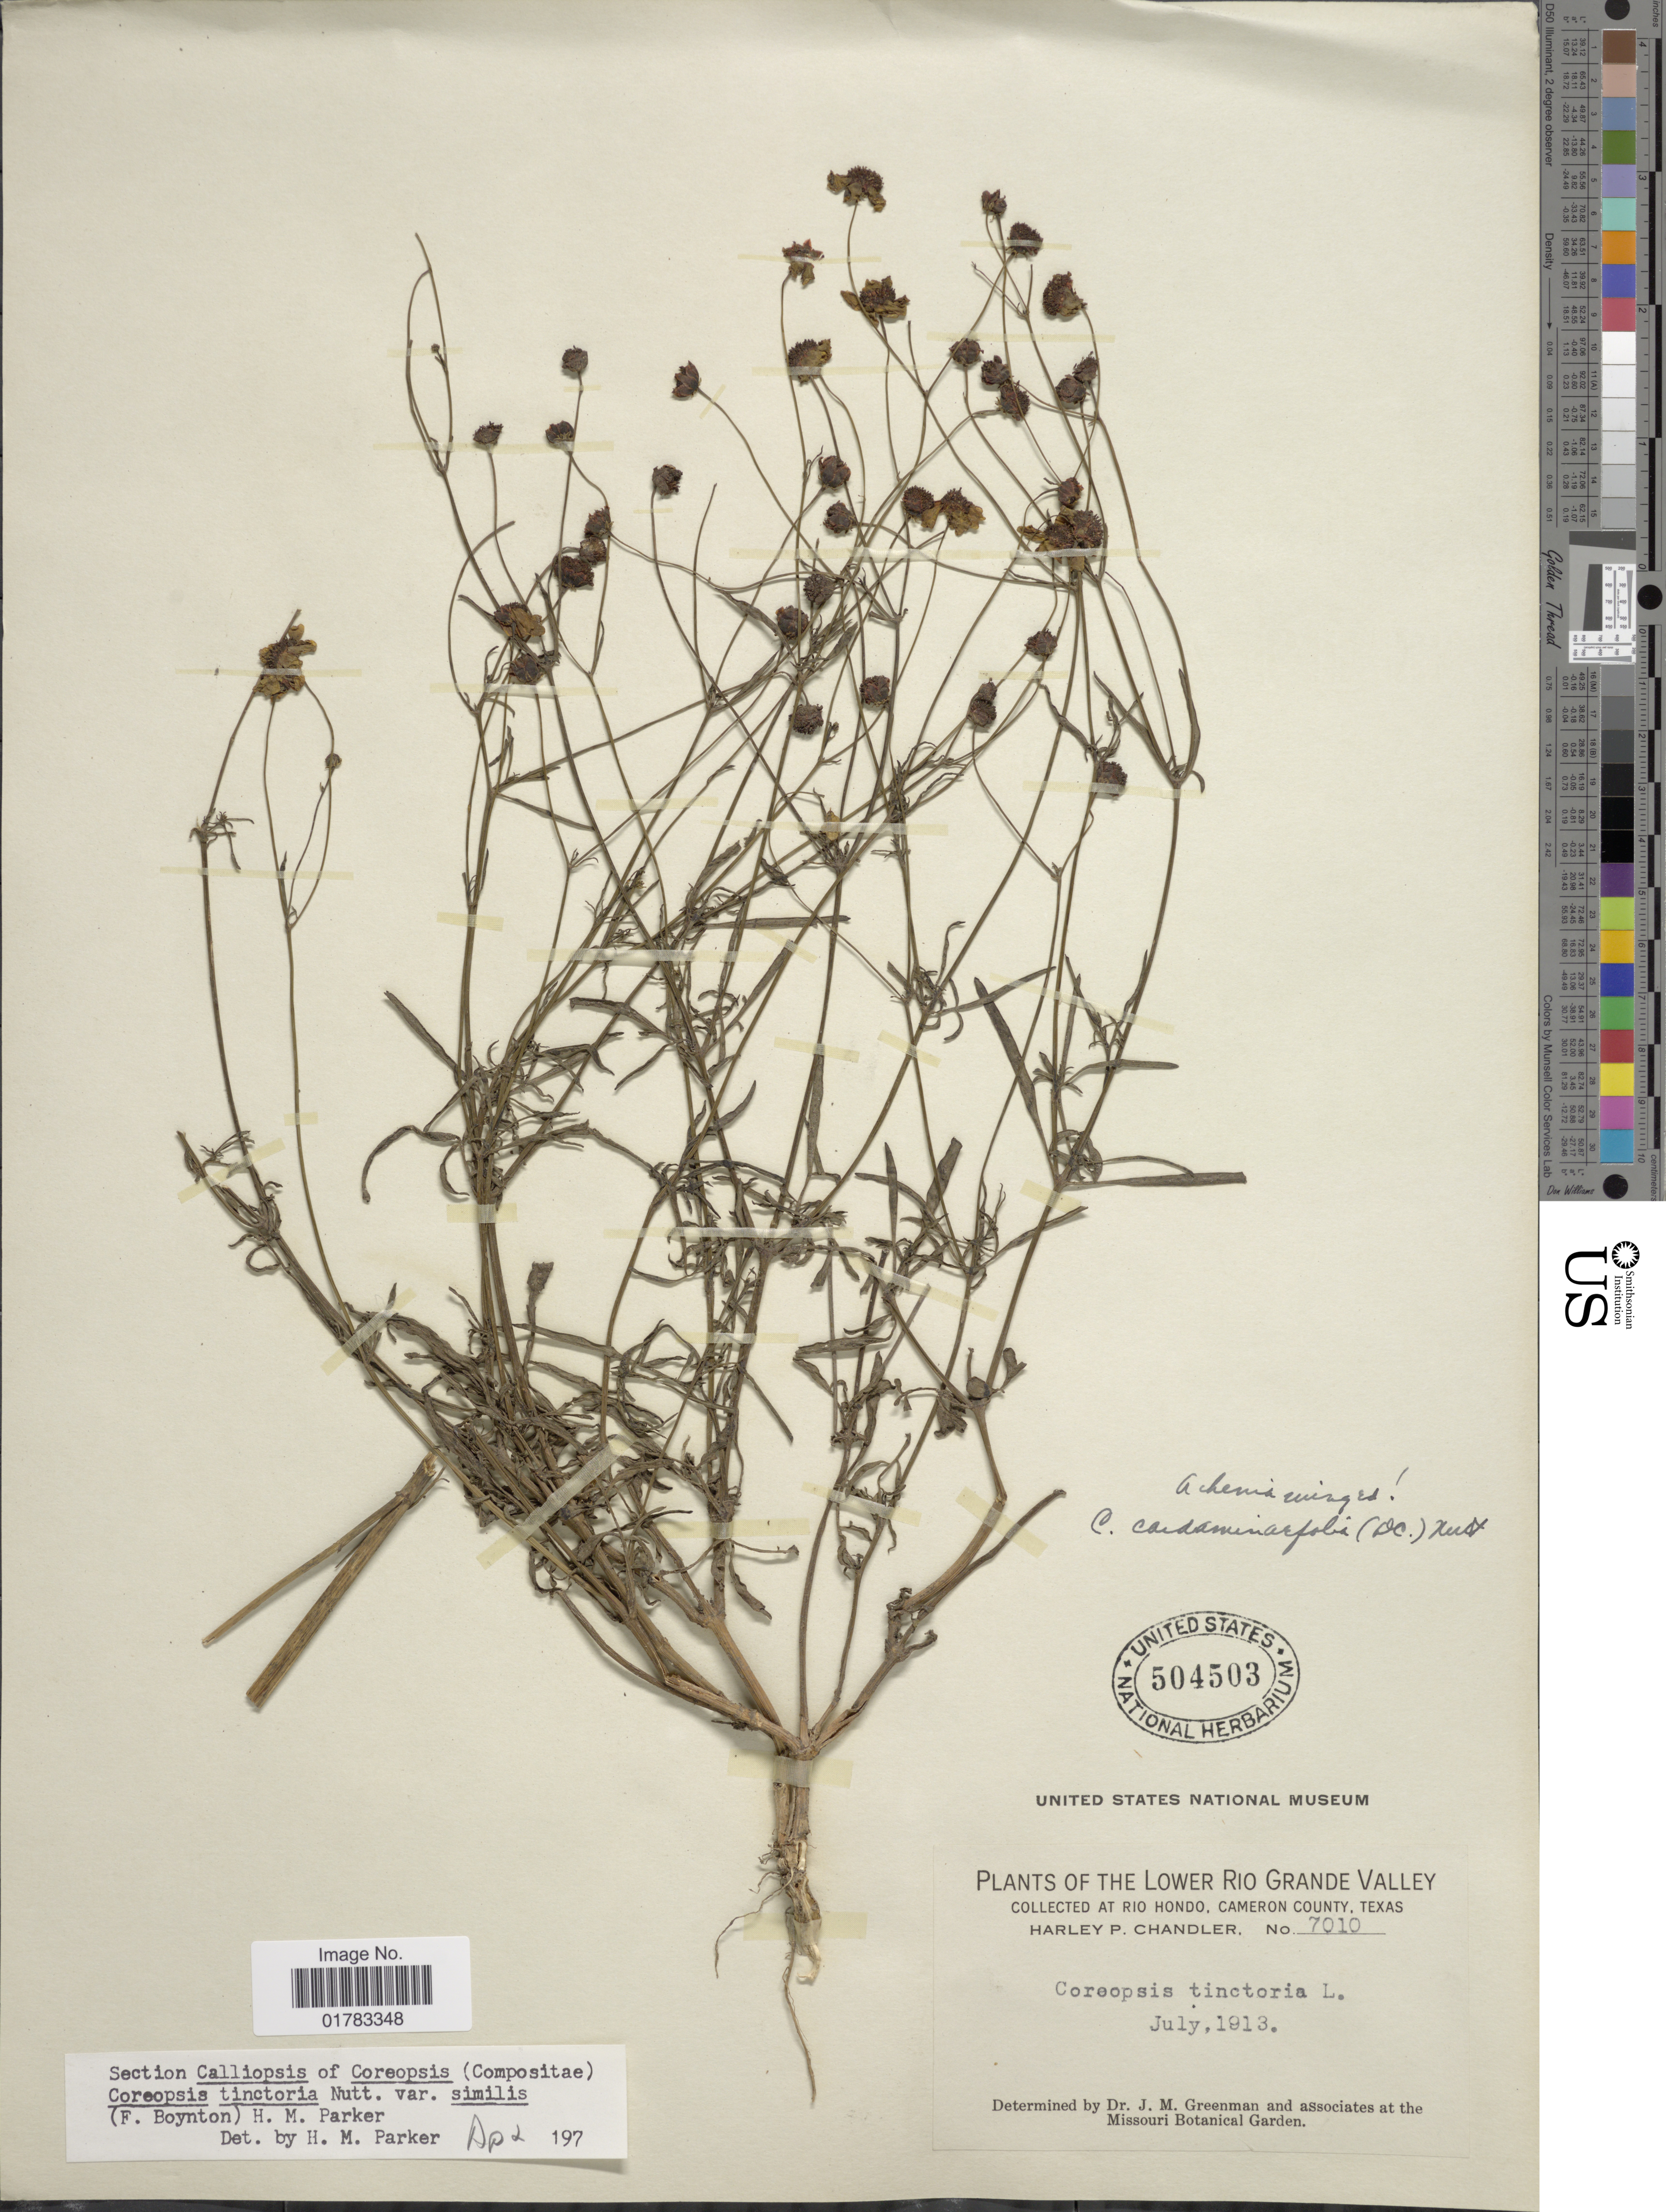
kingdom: Plantae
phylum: Tracheophyta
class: Magnoliopsida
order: Asterales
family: Asteraceae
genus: Coreopsis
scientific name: Coreopsis tinctoria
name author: Nutt.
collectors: H. Chandler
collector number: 7010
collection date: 1913-07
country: United States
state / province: Texas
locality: Lower Rio Grande Valley, Rio Hondo, Cameron County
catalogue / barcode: US 504503